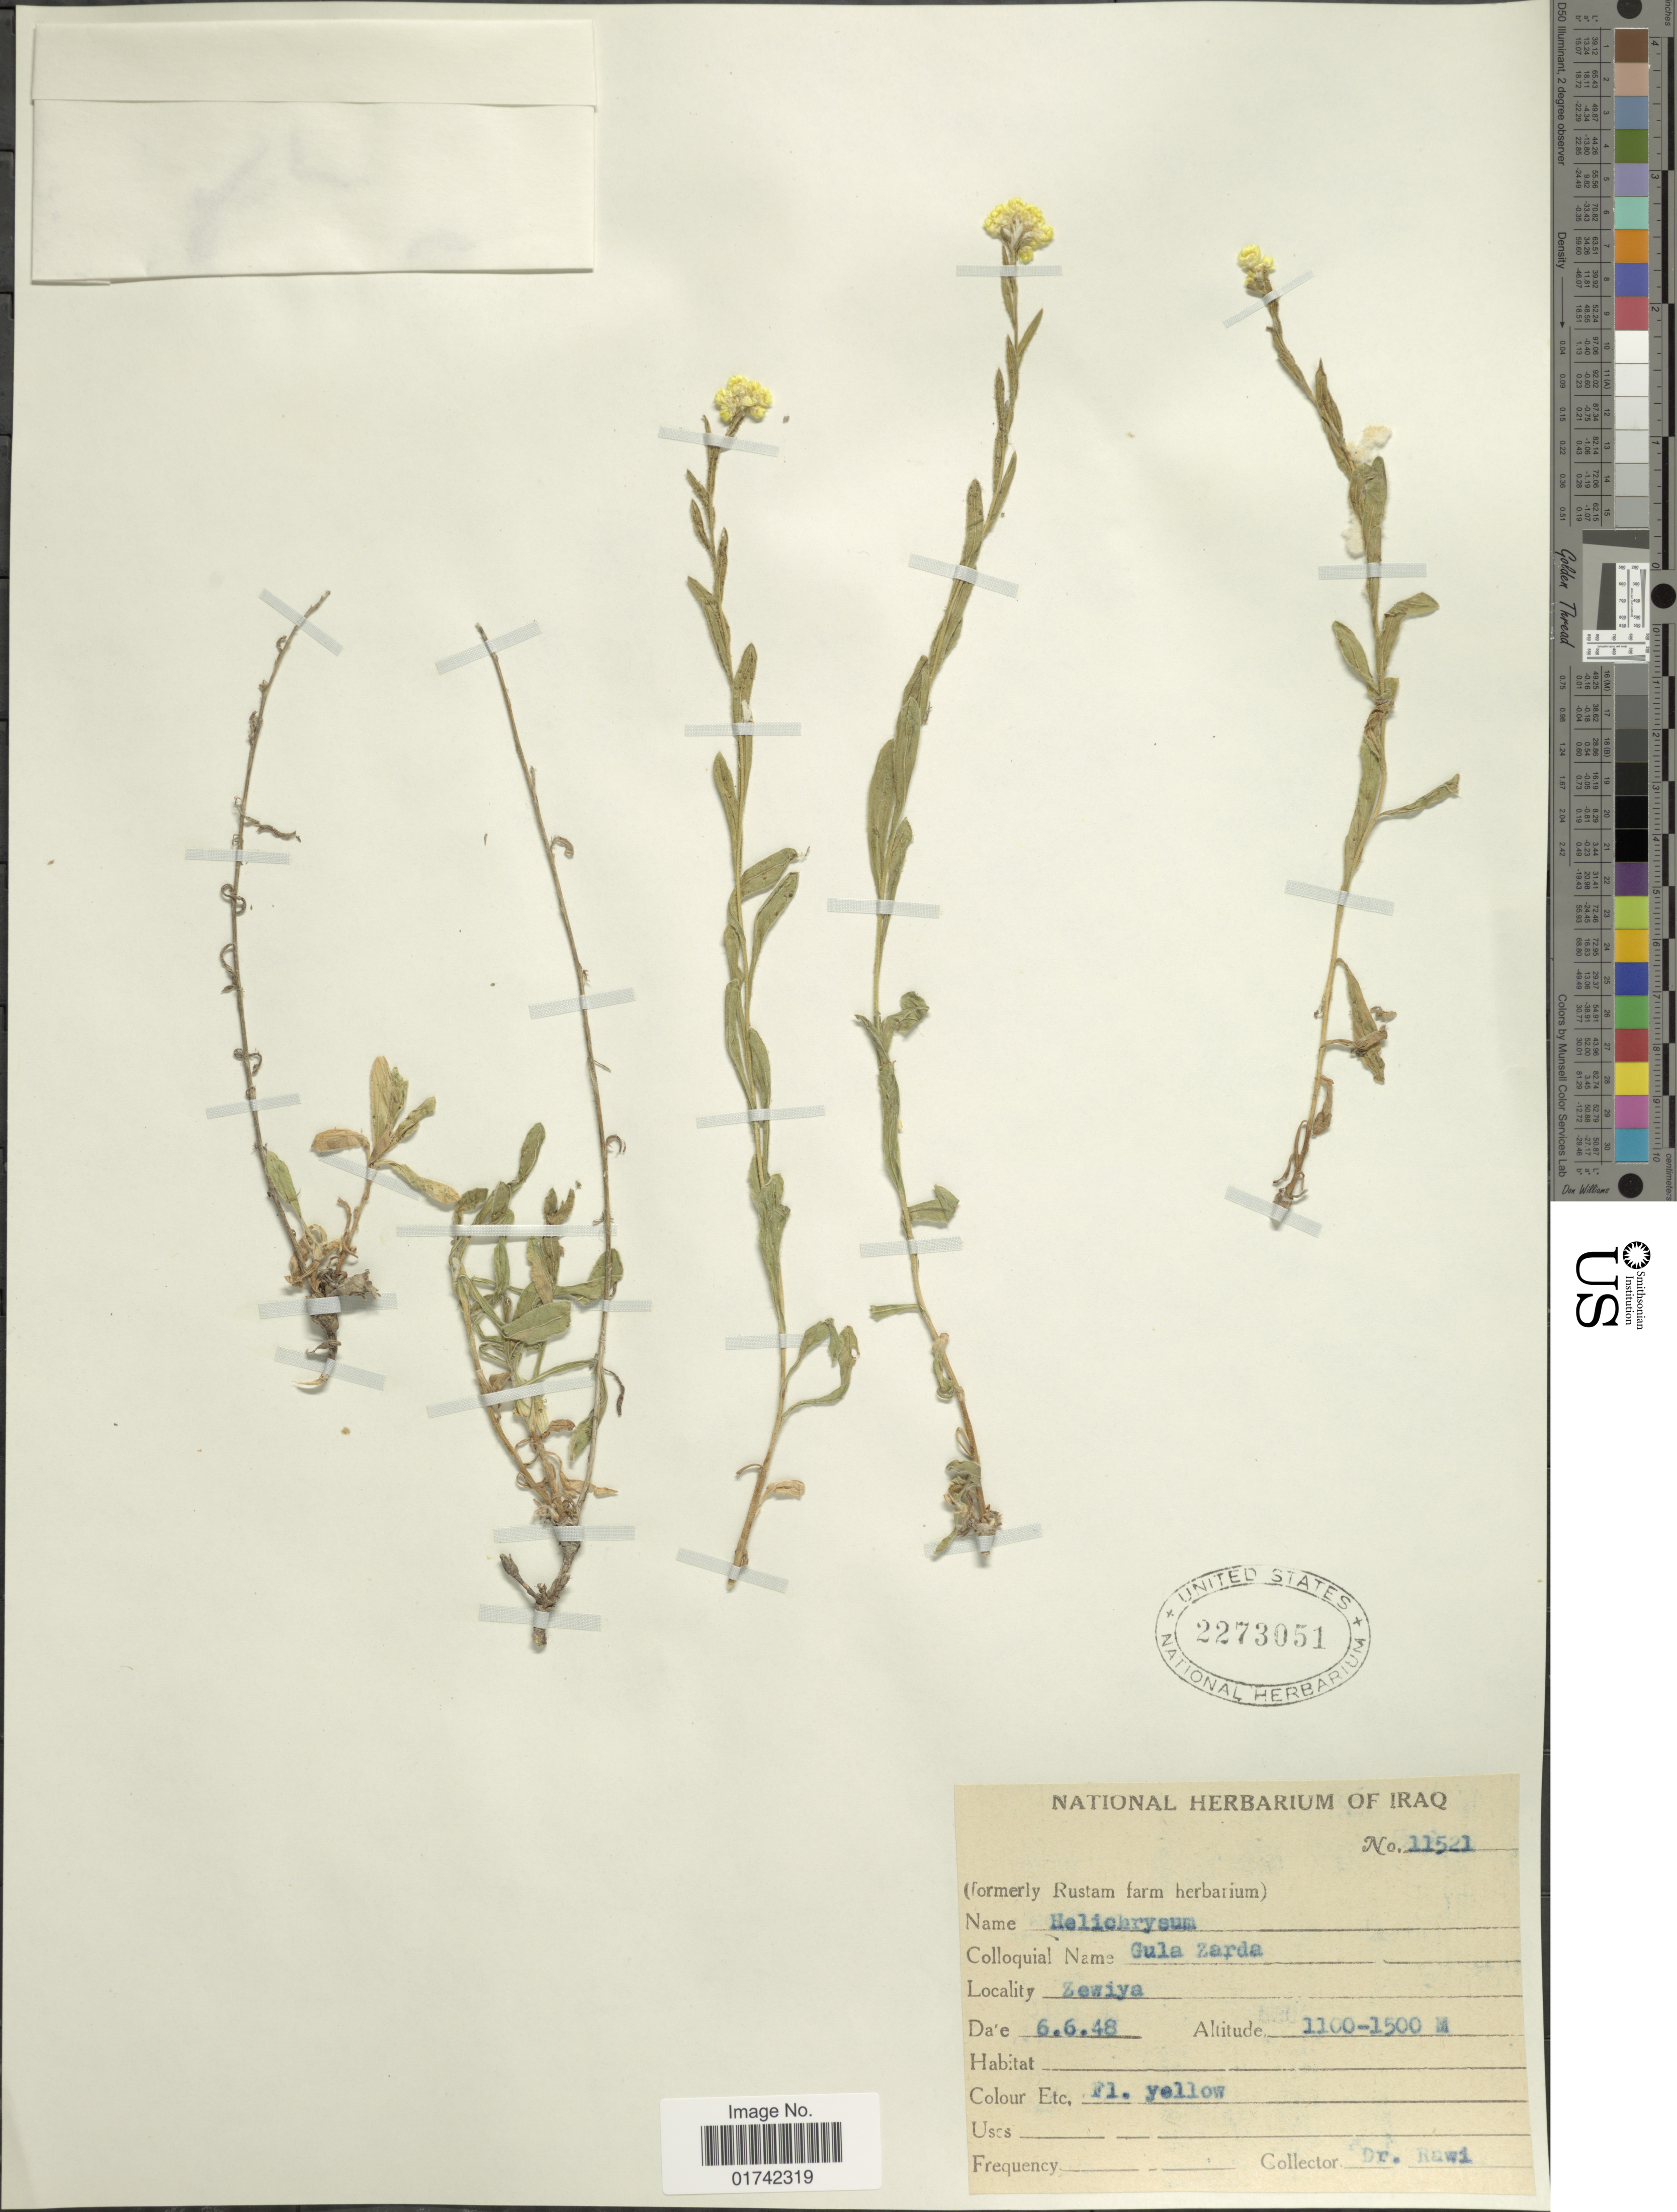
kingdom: Plantae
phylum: Tracheophyta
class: Magnoliopsida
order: Asterales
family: Asteraceae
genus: Helichrysum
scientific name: Helichrysum sp.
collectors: -. Rawi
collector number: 11521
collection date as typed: Transcribed d/m/y: 6/6/48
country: Iraq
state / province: As Sulaymānīyah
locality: Zewiya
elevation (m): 1100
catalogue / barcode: US 2273051